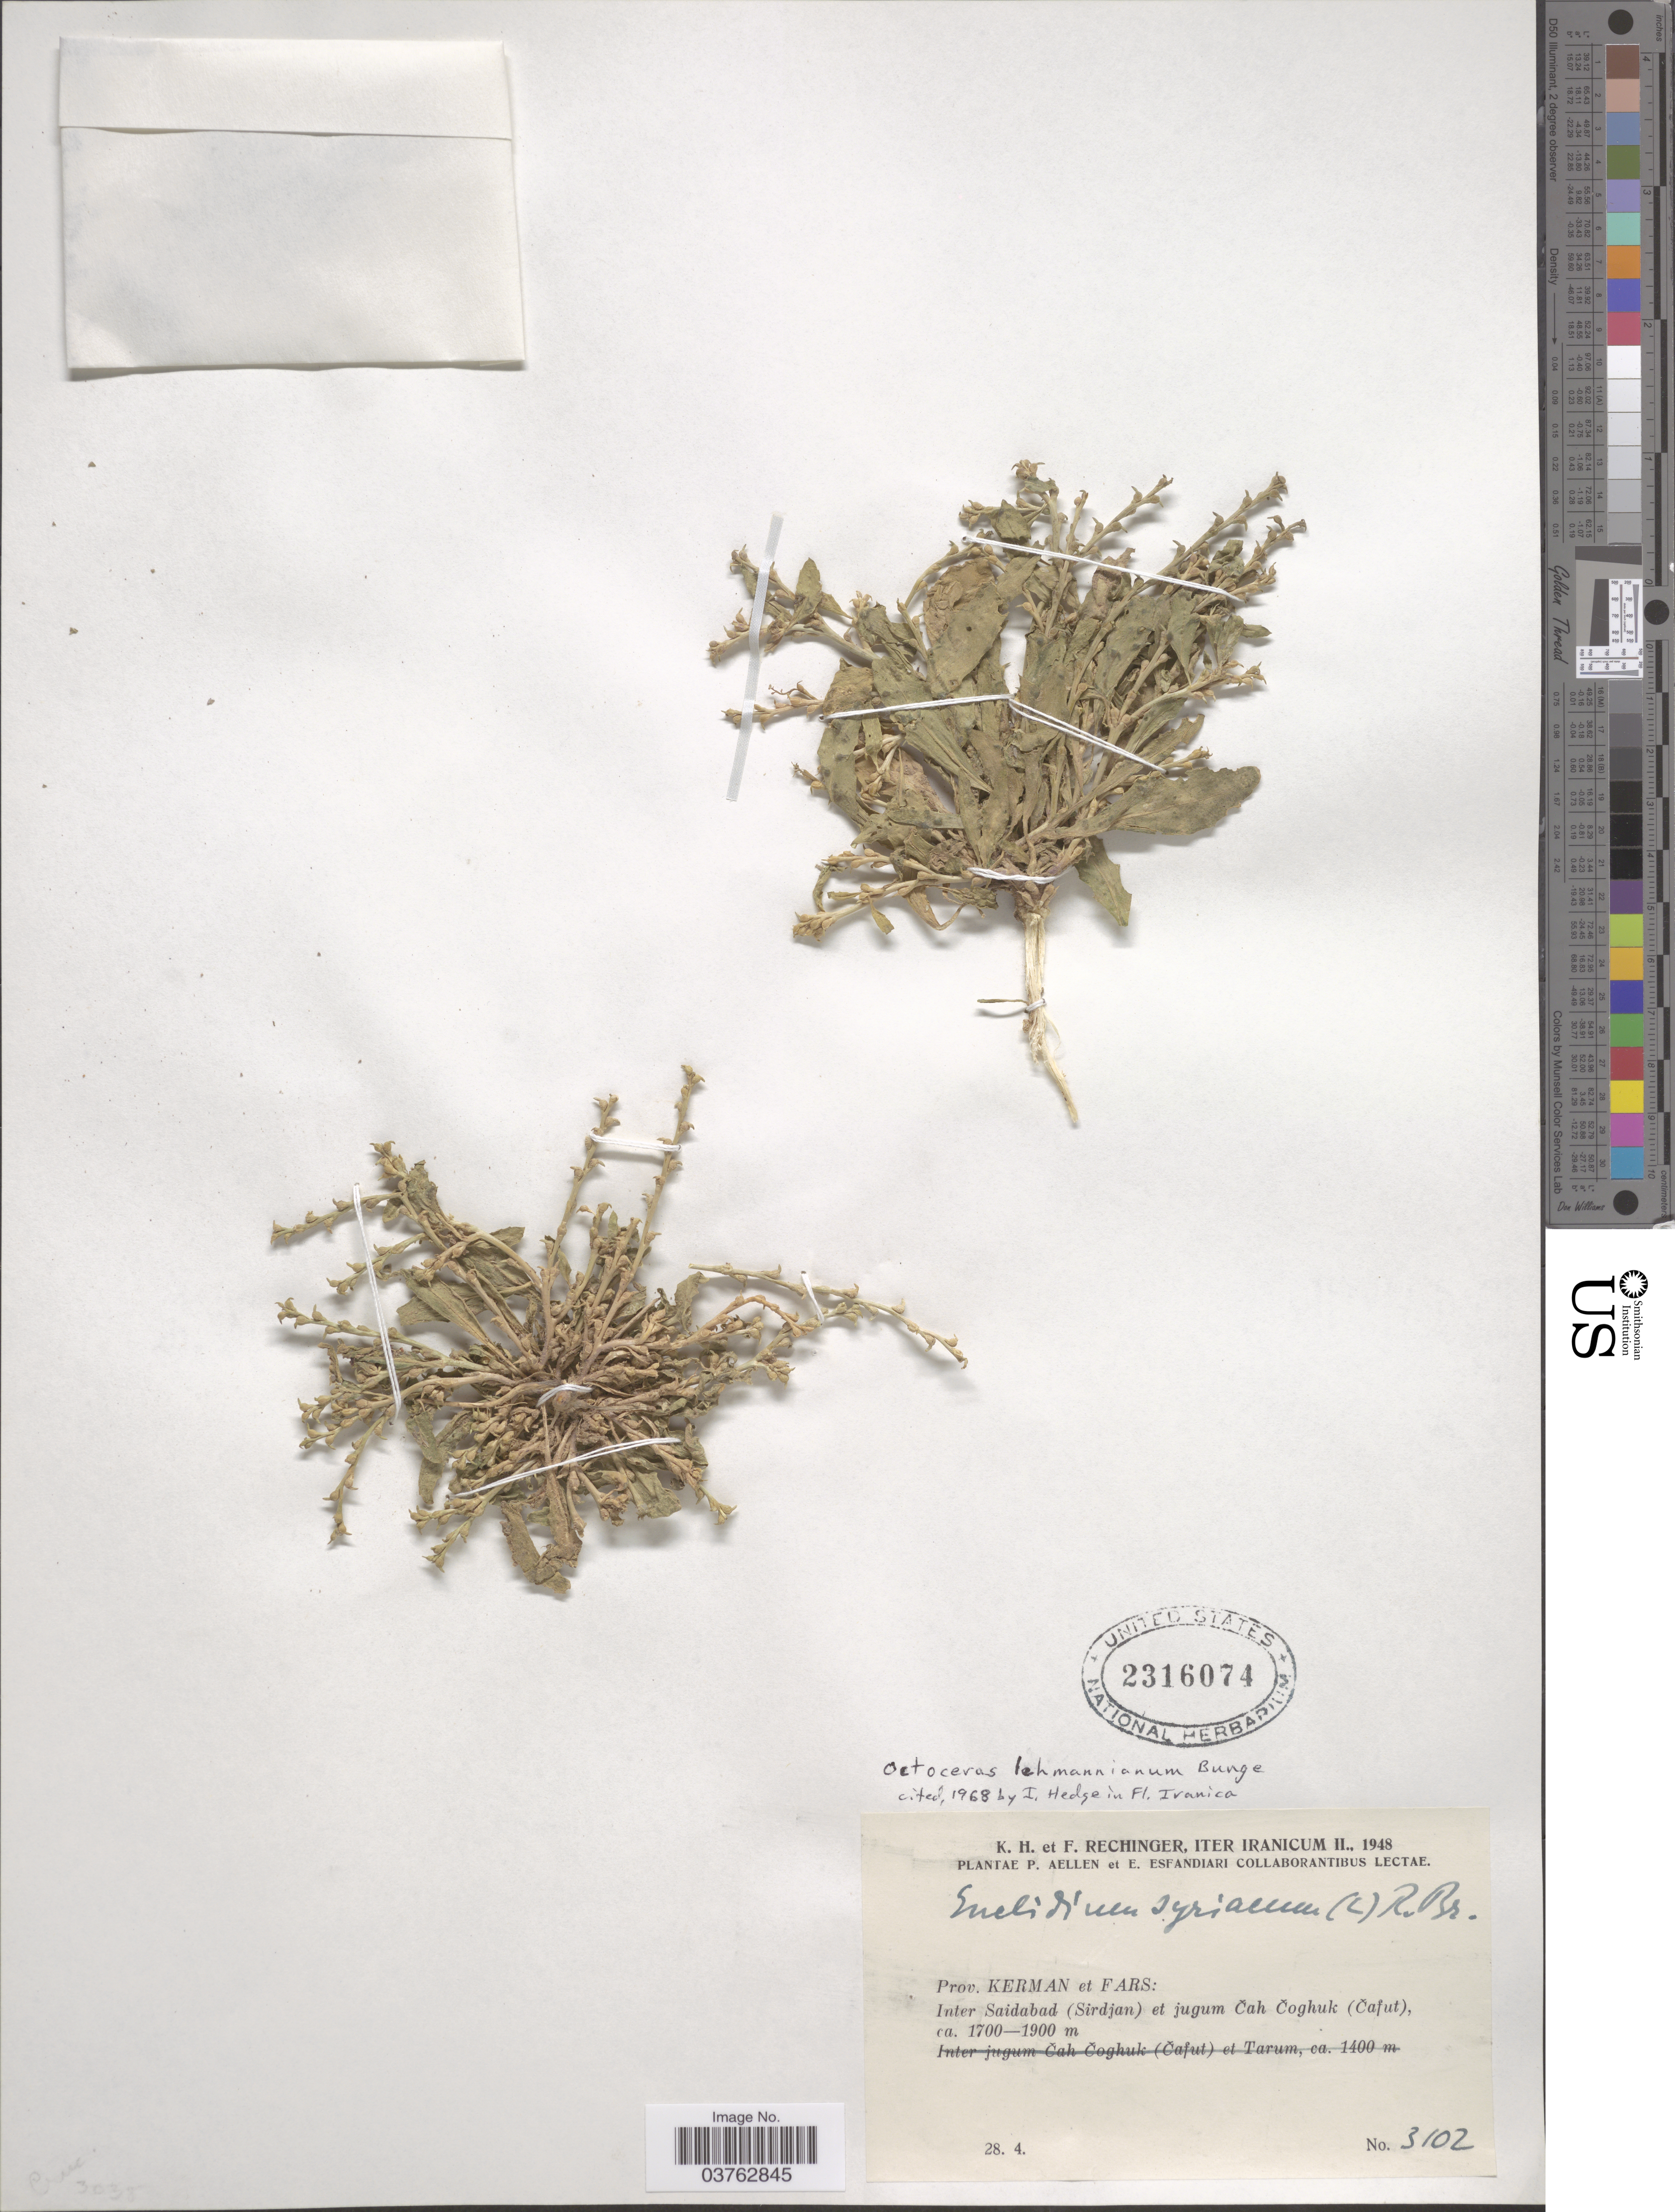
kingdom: Plantae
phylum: Tracheophyta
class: Magnoliopsida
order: Brassicales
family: Brassicaceae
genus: Octoceras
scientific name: Octoceras lehmannianum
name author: Bunge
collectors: K. H. Rechinger & F. Rechinger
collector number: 3102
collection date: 1948-04-28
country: Iran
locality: Prov. Kerman et Fars: Inter Saidabad (Sirdjan) et jugum Čah Čoghuk (Čafut).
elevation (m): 1700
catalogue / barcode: US 2316074